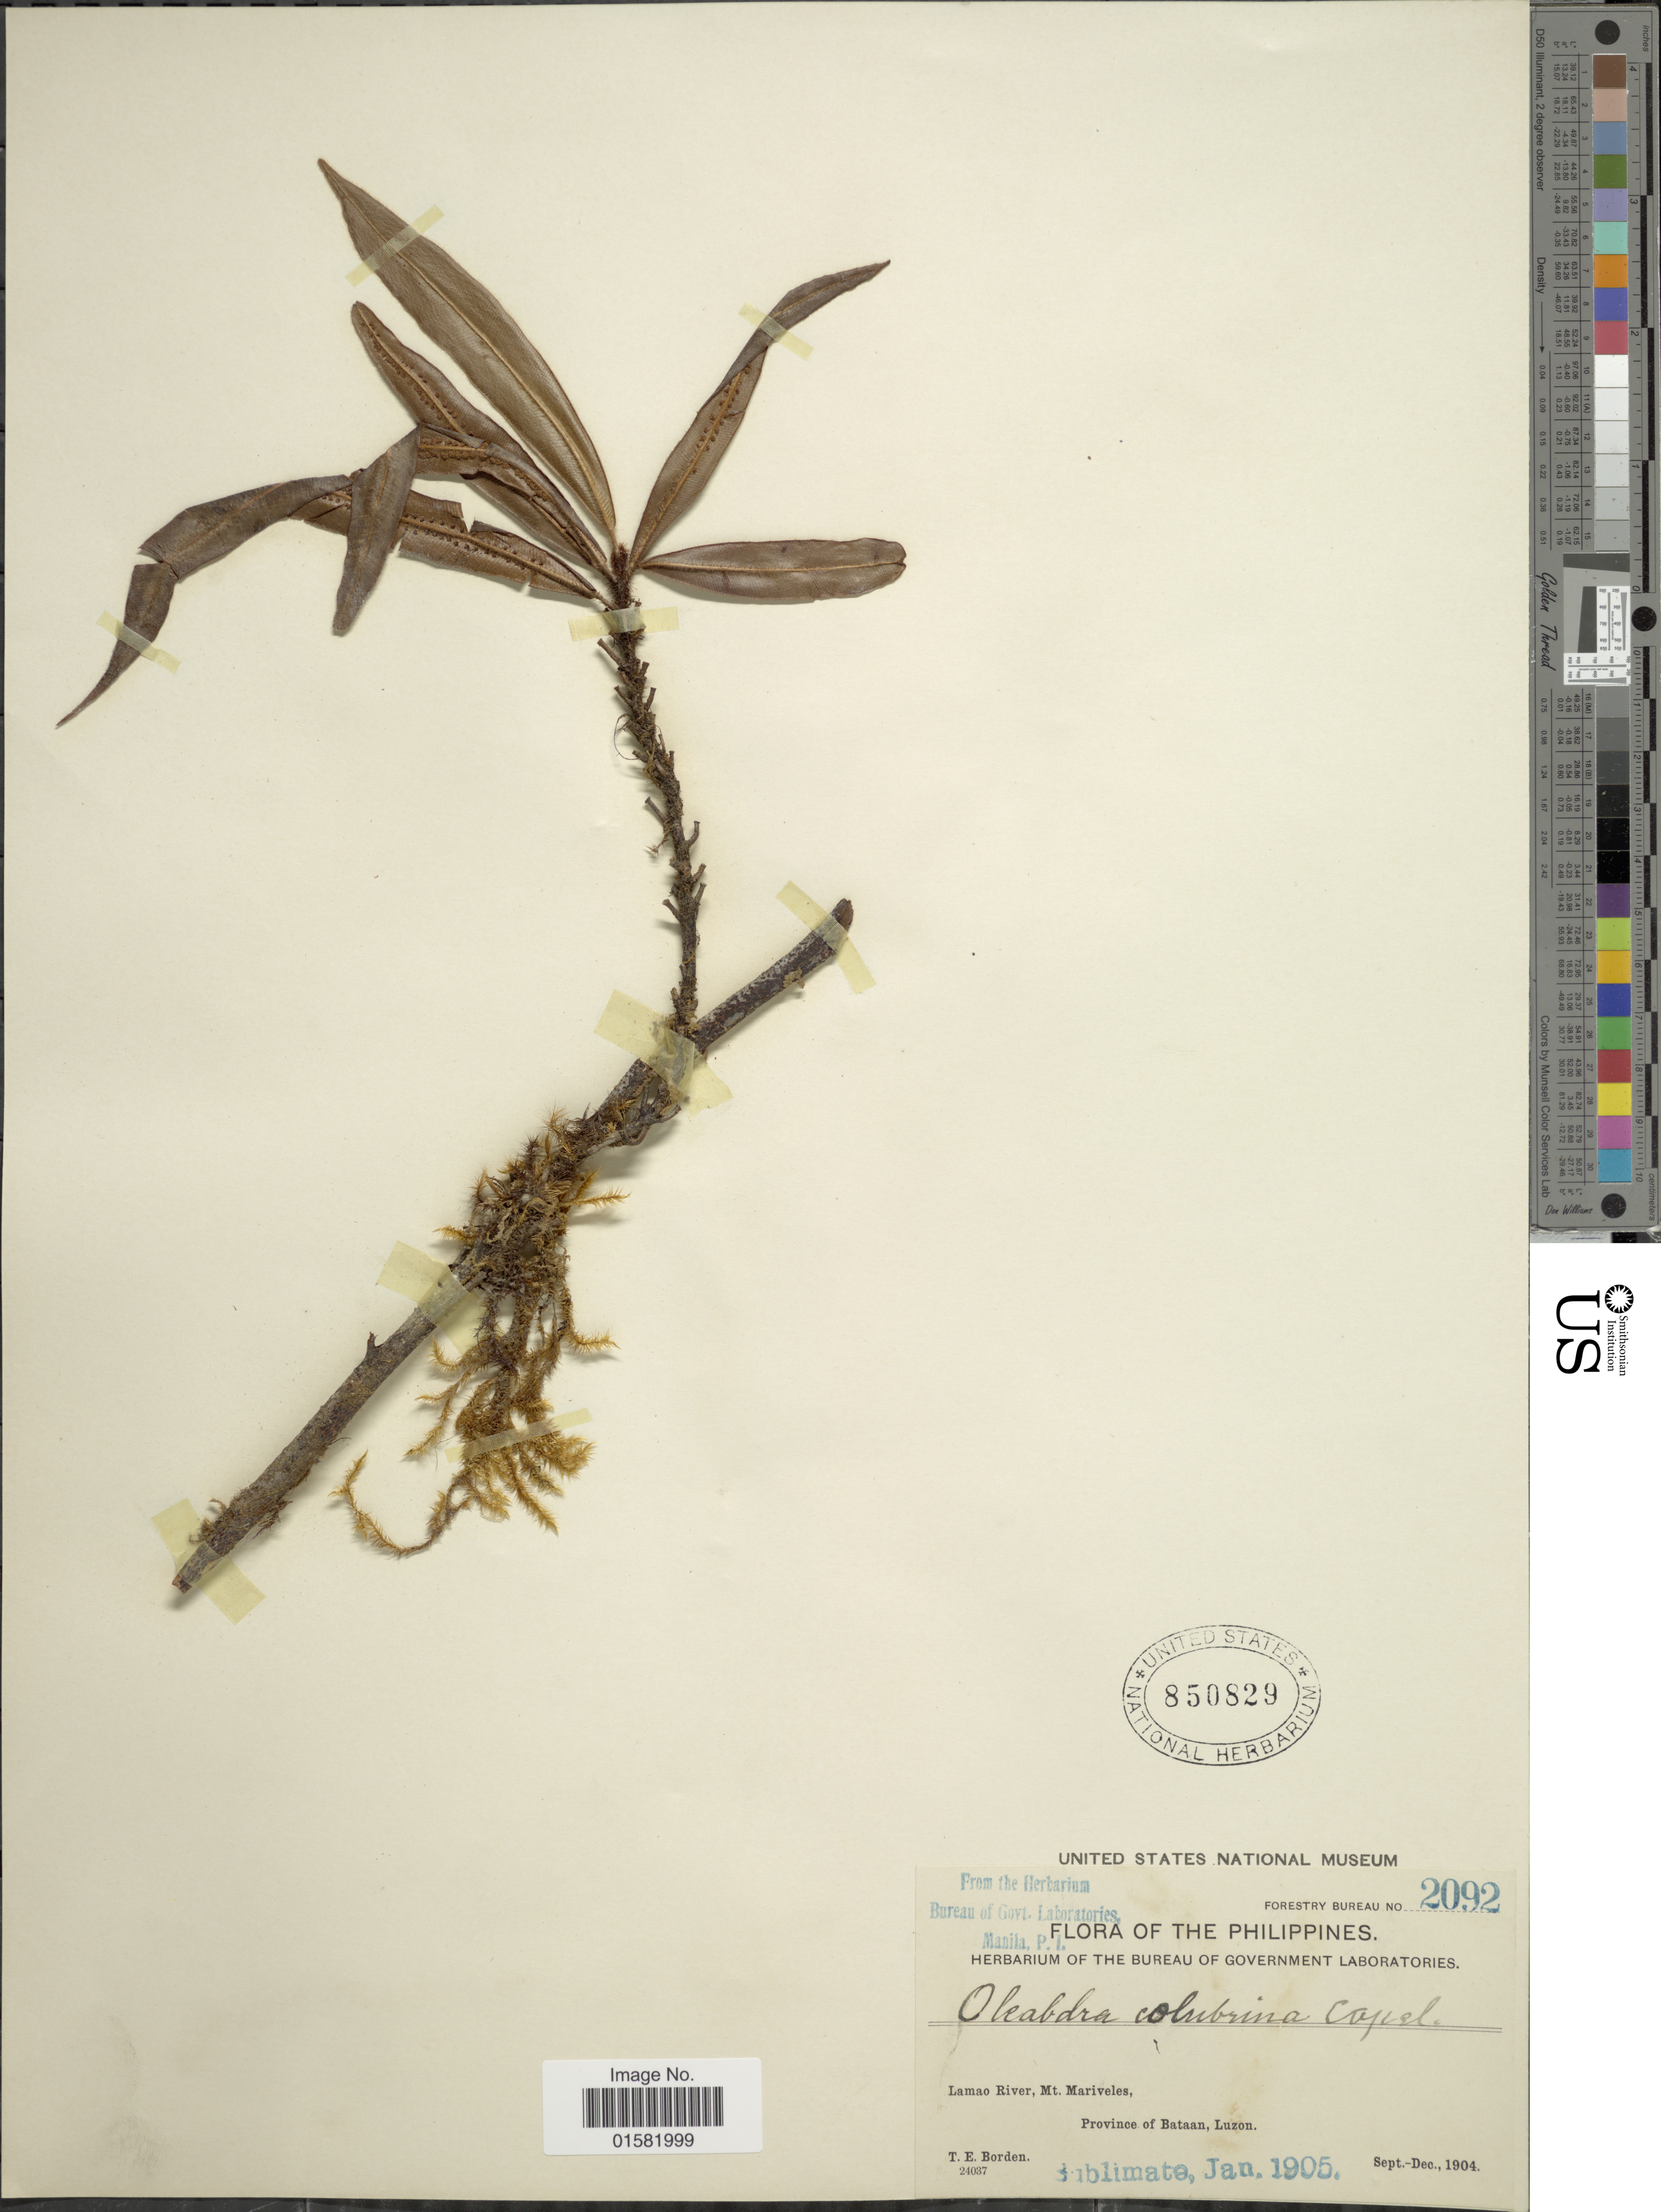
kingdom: Plantae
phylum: Tracheophyta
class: Polypodiopsida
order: Polypodiales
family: Oleandraceae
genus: Oleandra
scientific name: Oleandra colubrina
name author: (Blanco) Copel.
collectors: T. E. Borden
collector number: Forestry Bureau 2092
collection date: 1904-09/1904-12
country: Philippines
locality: The Philippines, Lamao River, Mt. Mariveles, Province of Bataan, Luzon.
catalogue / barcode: US 850829